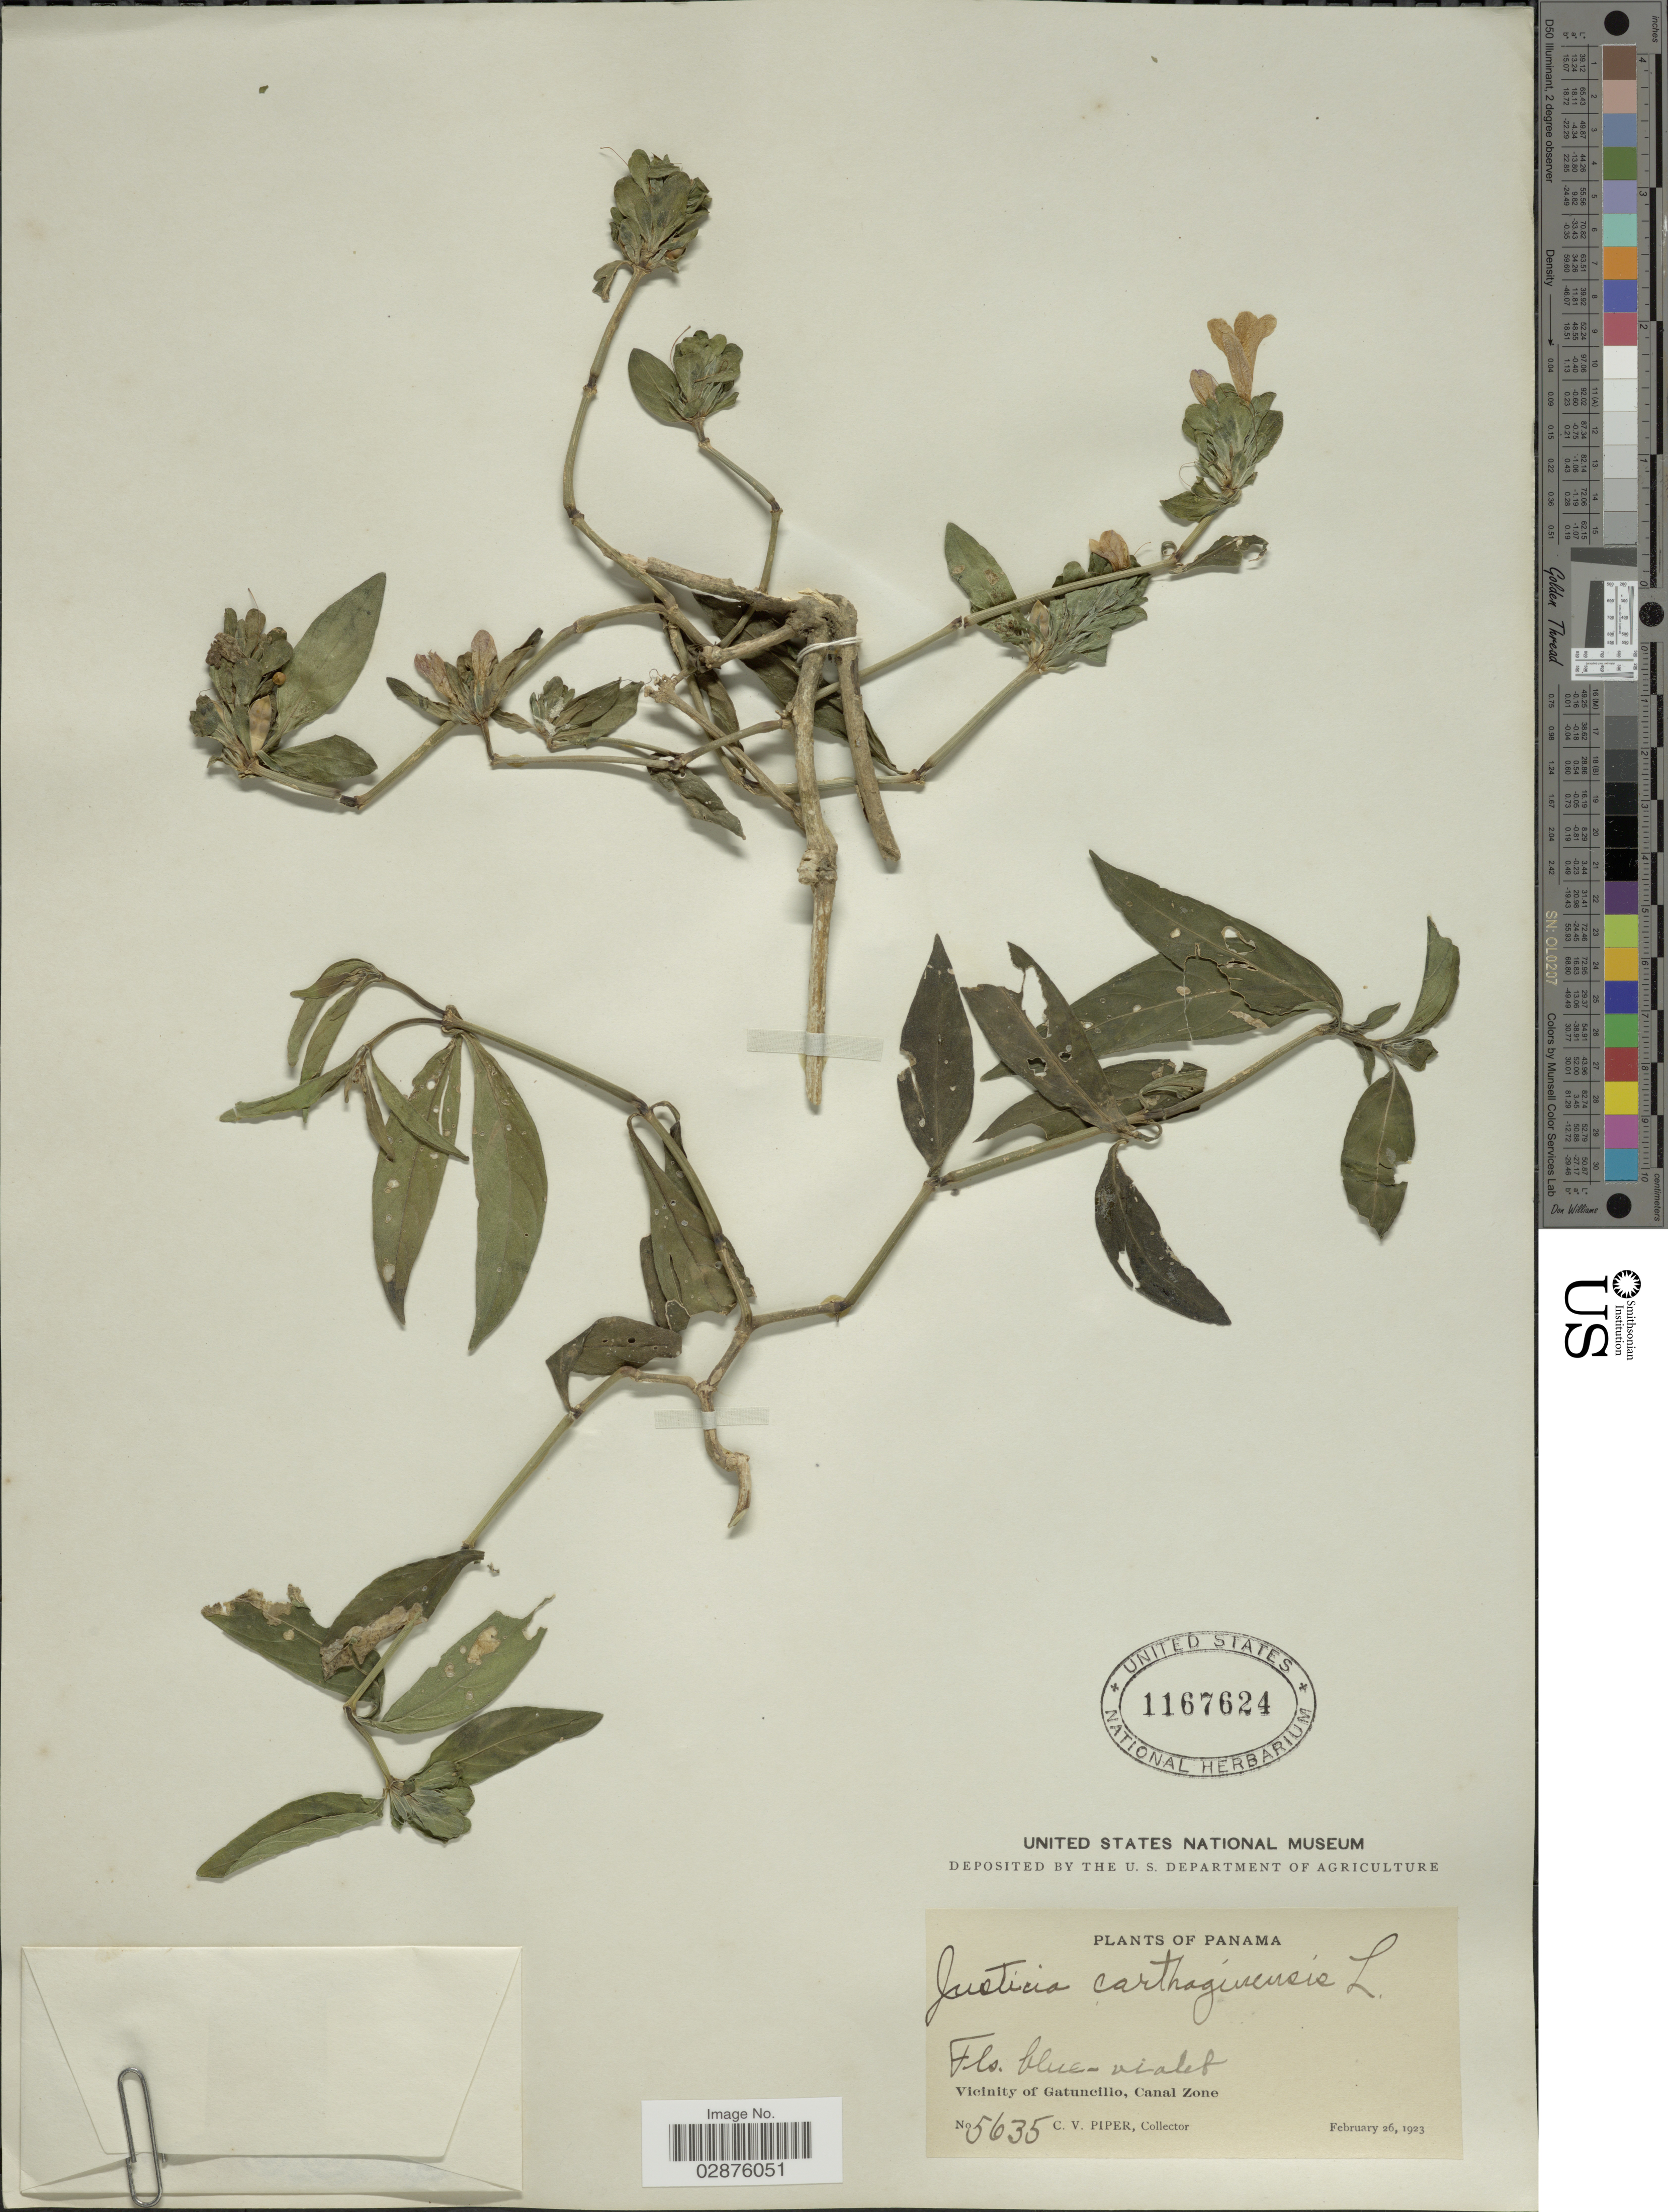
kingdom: Plantae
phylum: Tracheophyta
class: Magnoliopsida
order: Lamiales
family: Acanthaceae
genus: Justicia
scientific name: Justicia carthaginensis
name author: Jacq.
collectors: C. V. Piper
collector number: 5635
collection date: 1923-02-26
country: Panama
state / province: Colón / Panamá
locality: Vicinity of Gatuncillo, Canal Zone.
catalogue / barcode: US 1167624